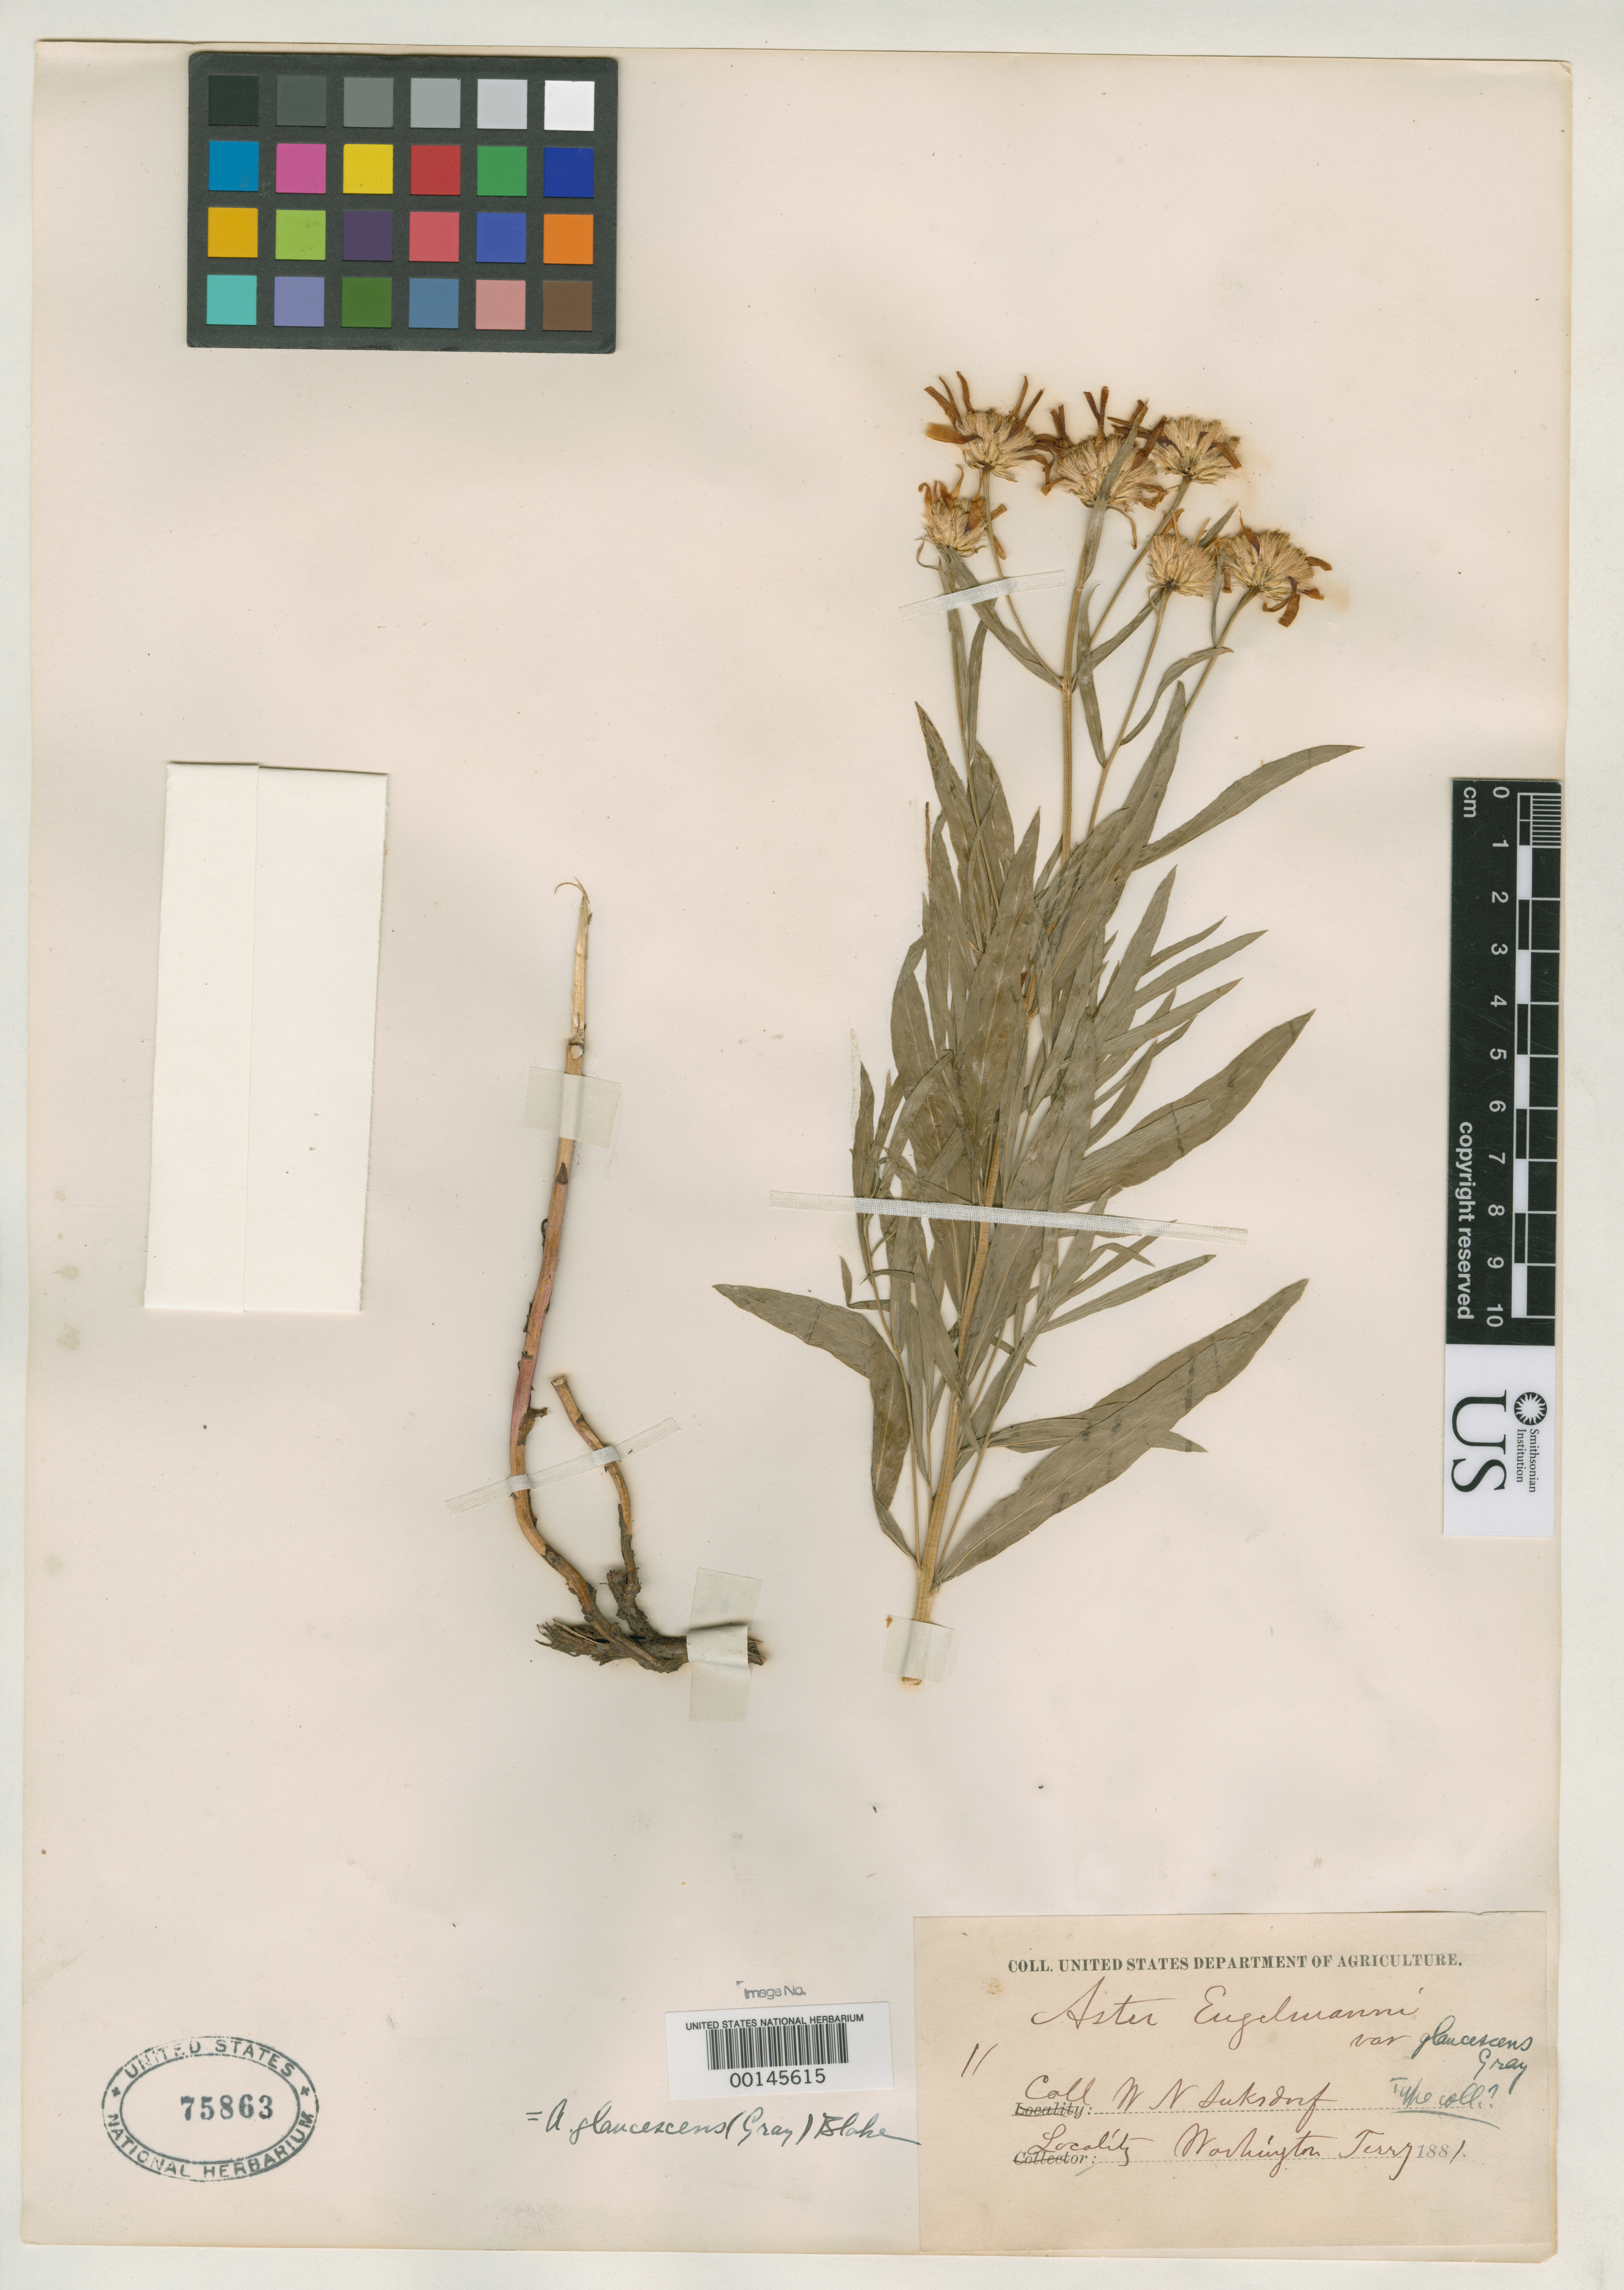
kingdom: Plantae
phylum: Tracheophyta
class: Magnoliopsida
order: Asterales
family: Asteraceae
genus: Aster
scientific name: Aster englemanni var. glaucescens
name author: A. Gray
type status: Possible Isotype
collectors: W. N. Suksdorf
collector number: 11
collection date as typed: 1881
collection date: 1881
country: United States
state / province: California / Washington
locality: Washington Territory.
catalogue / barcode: US 75863